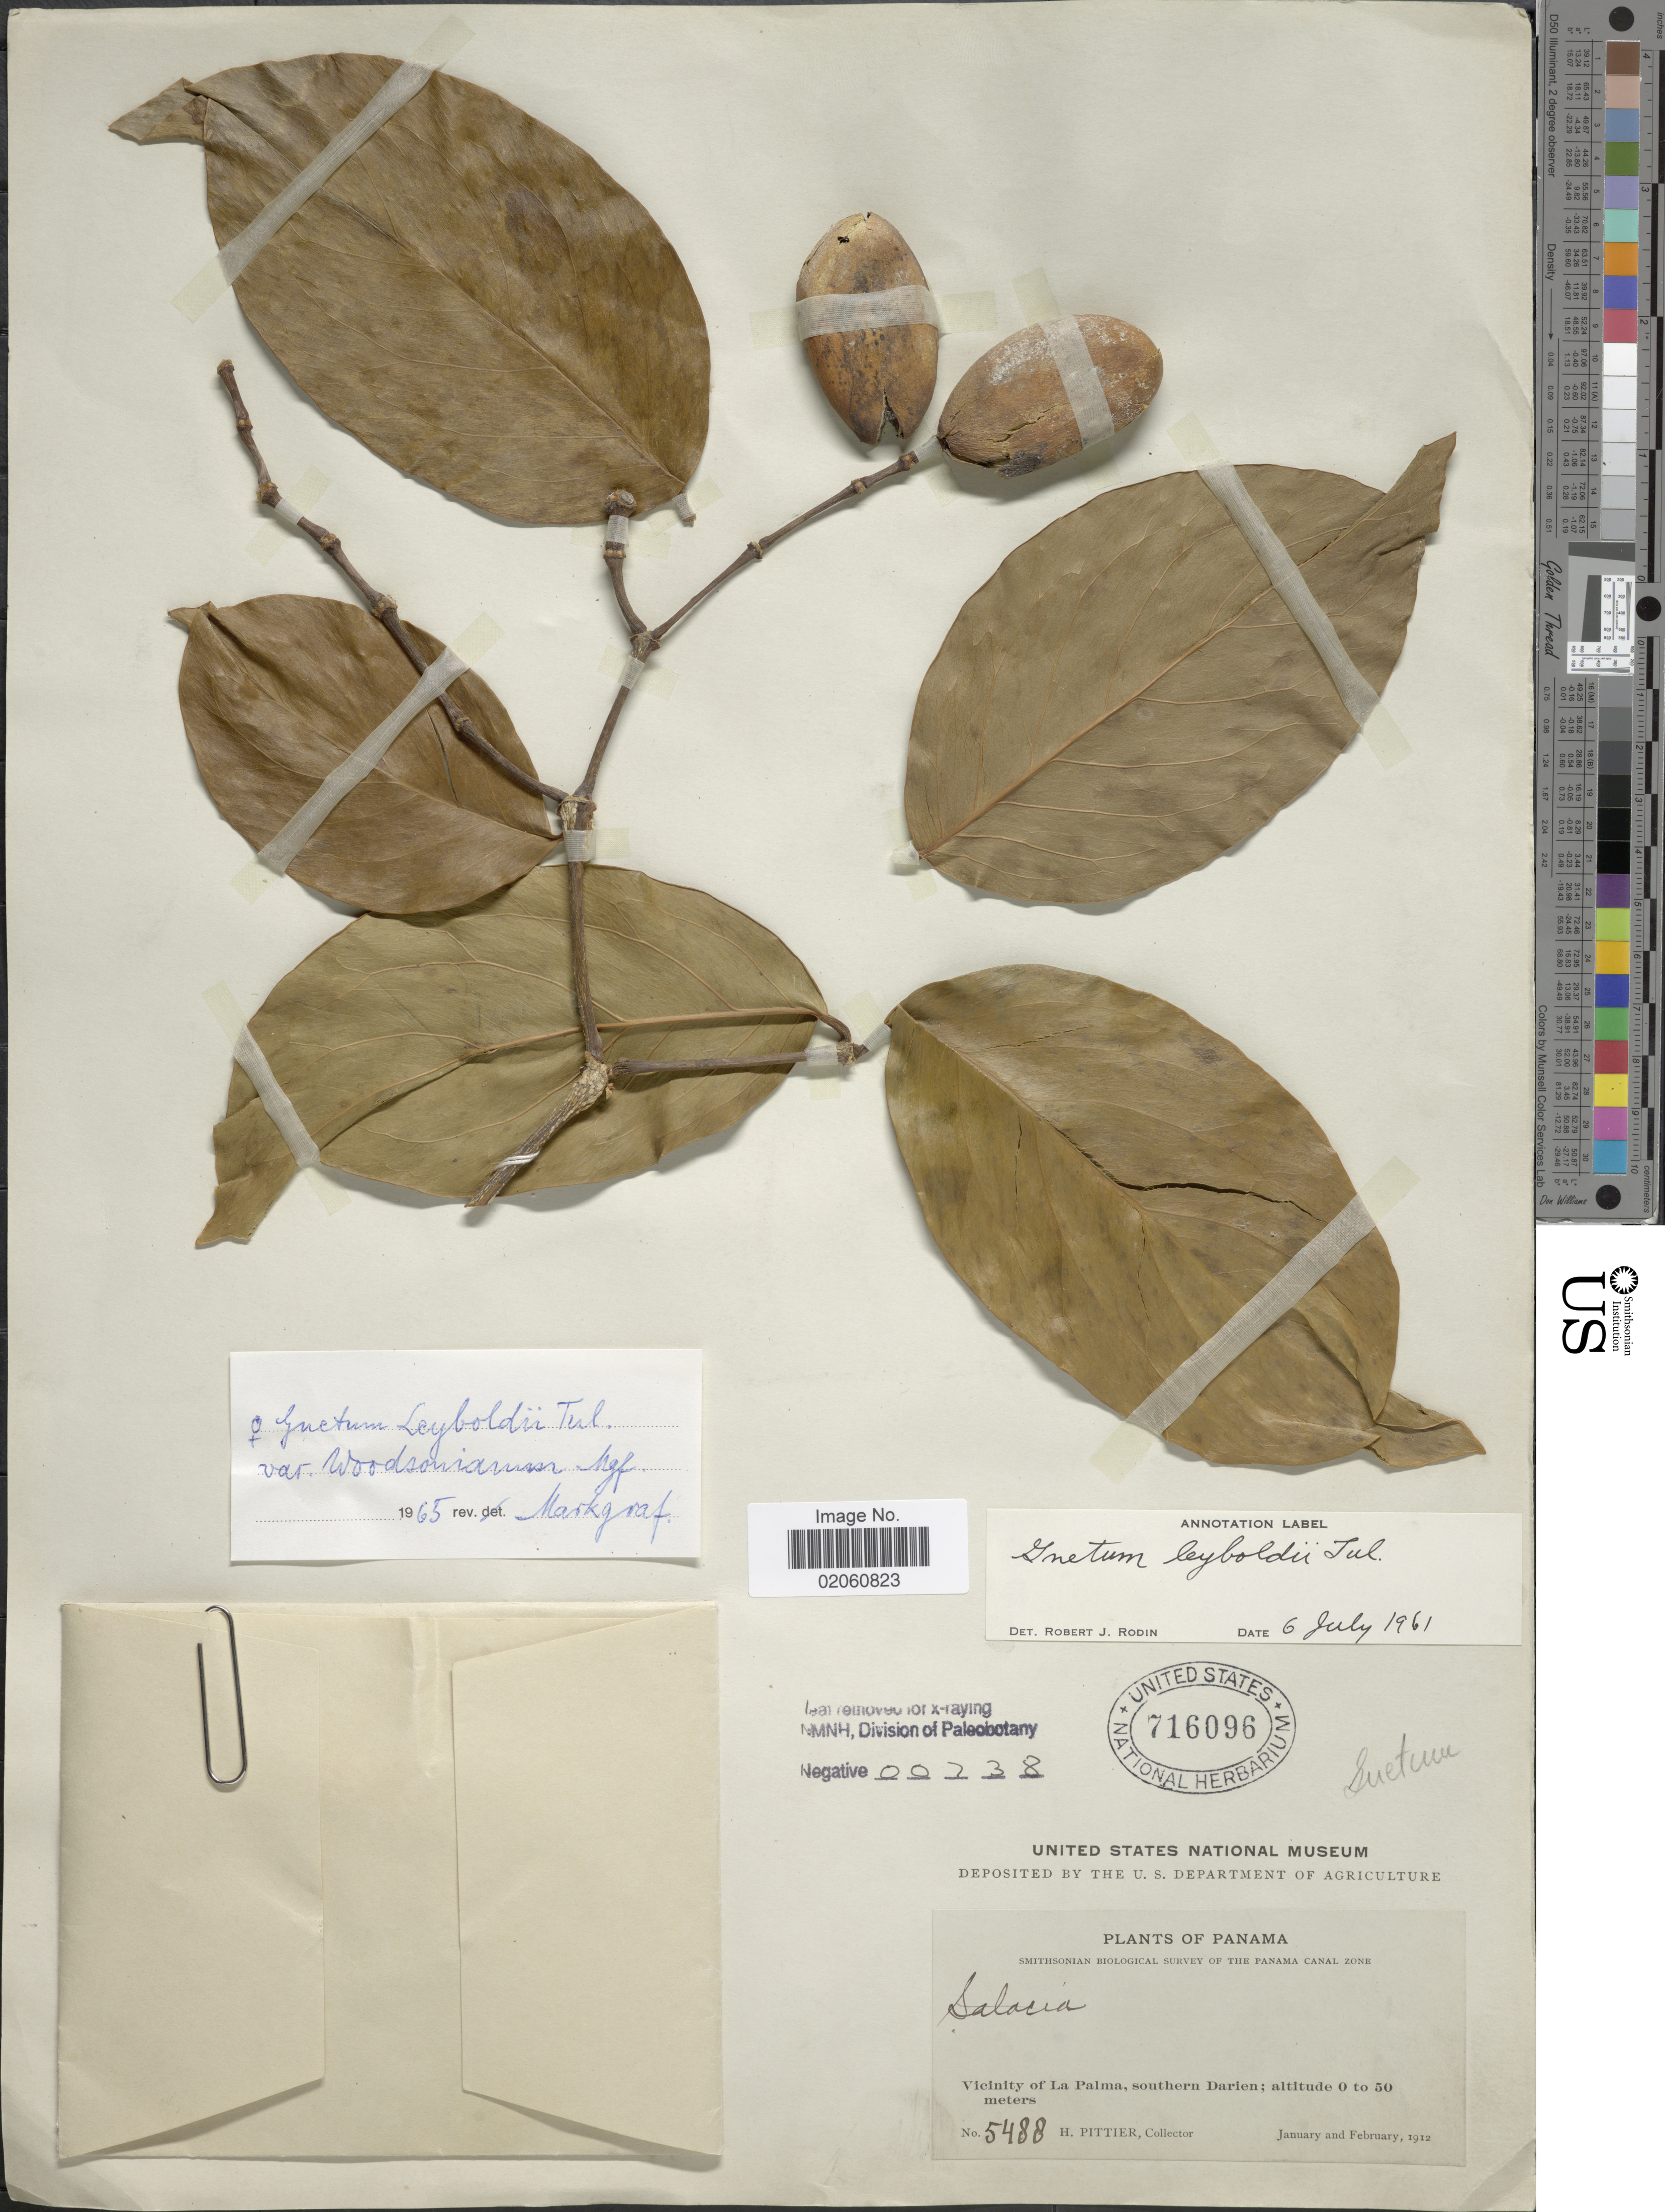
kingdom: Plantae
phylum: Tracheophyta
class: Gnetopsida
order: Gnetales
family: Gnetaceae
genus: Gnetum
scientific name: Gnetum leyboldii var. woodsonianum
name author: Markgr.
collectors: H. F. Pittier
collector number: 5488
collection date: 1912-01/1912-02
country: Panama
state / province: Darién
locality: Vicinity of La Palma, southern Darien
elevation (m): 0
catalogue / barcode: US 716096